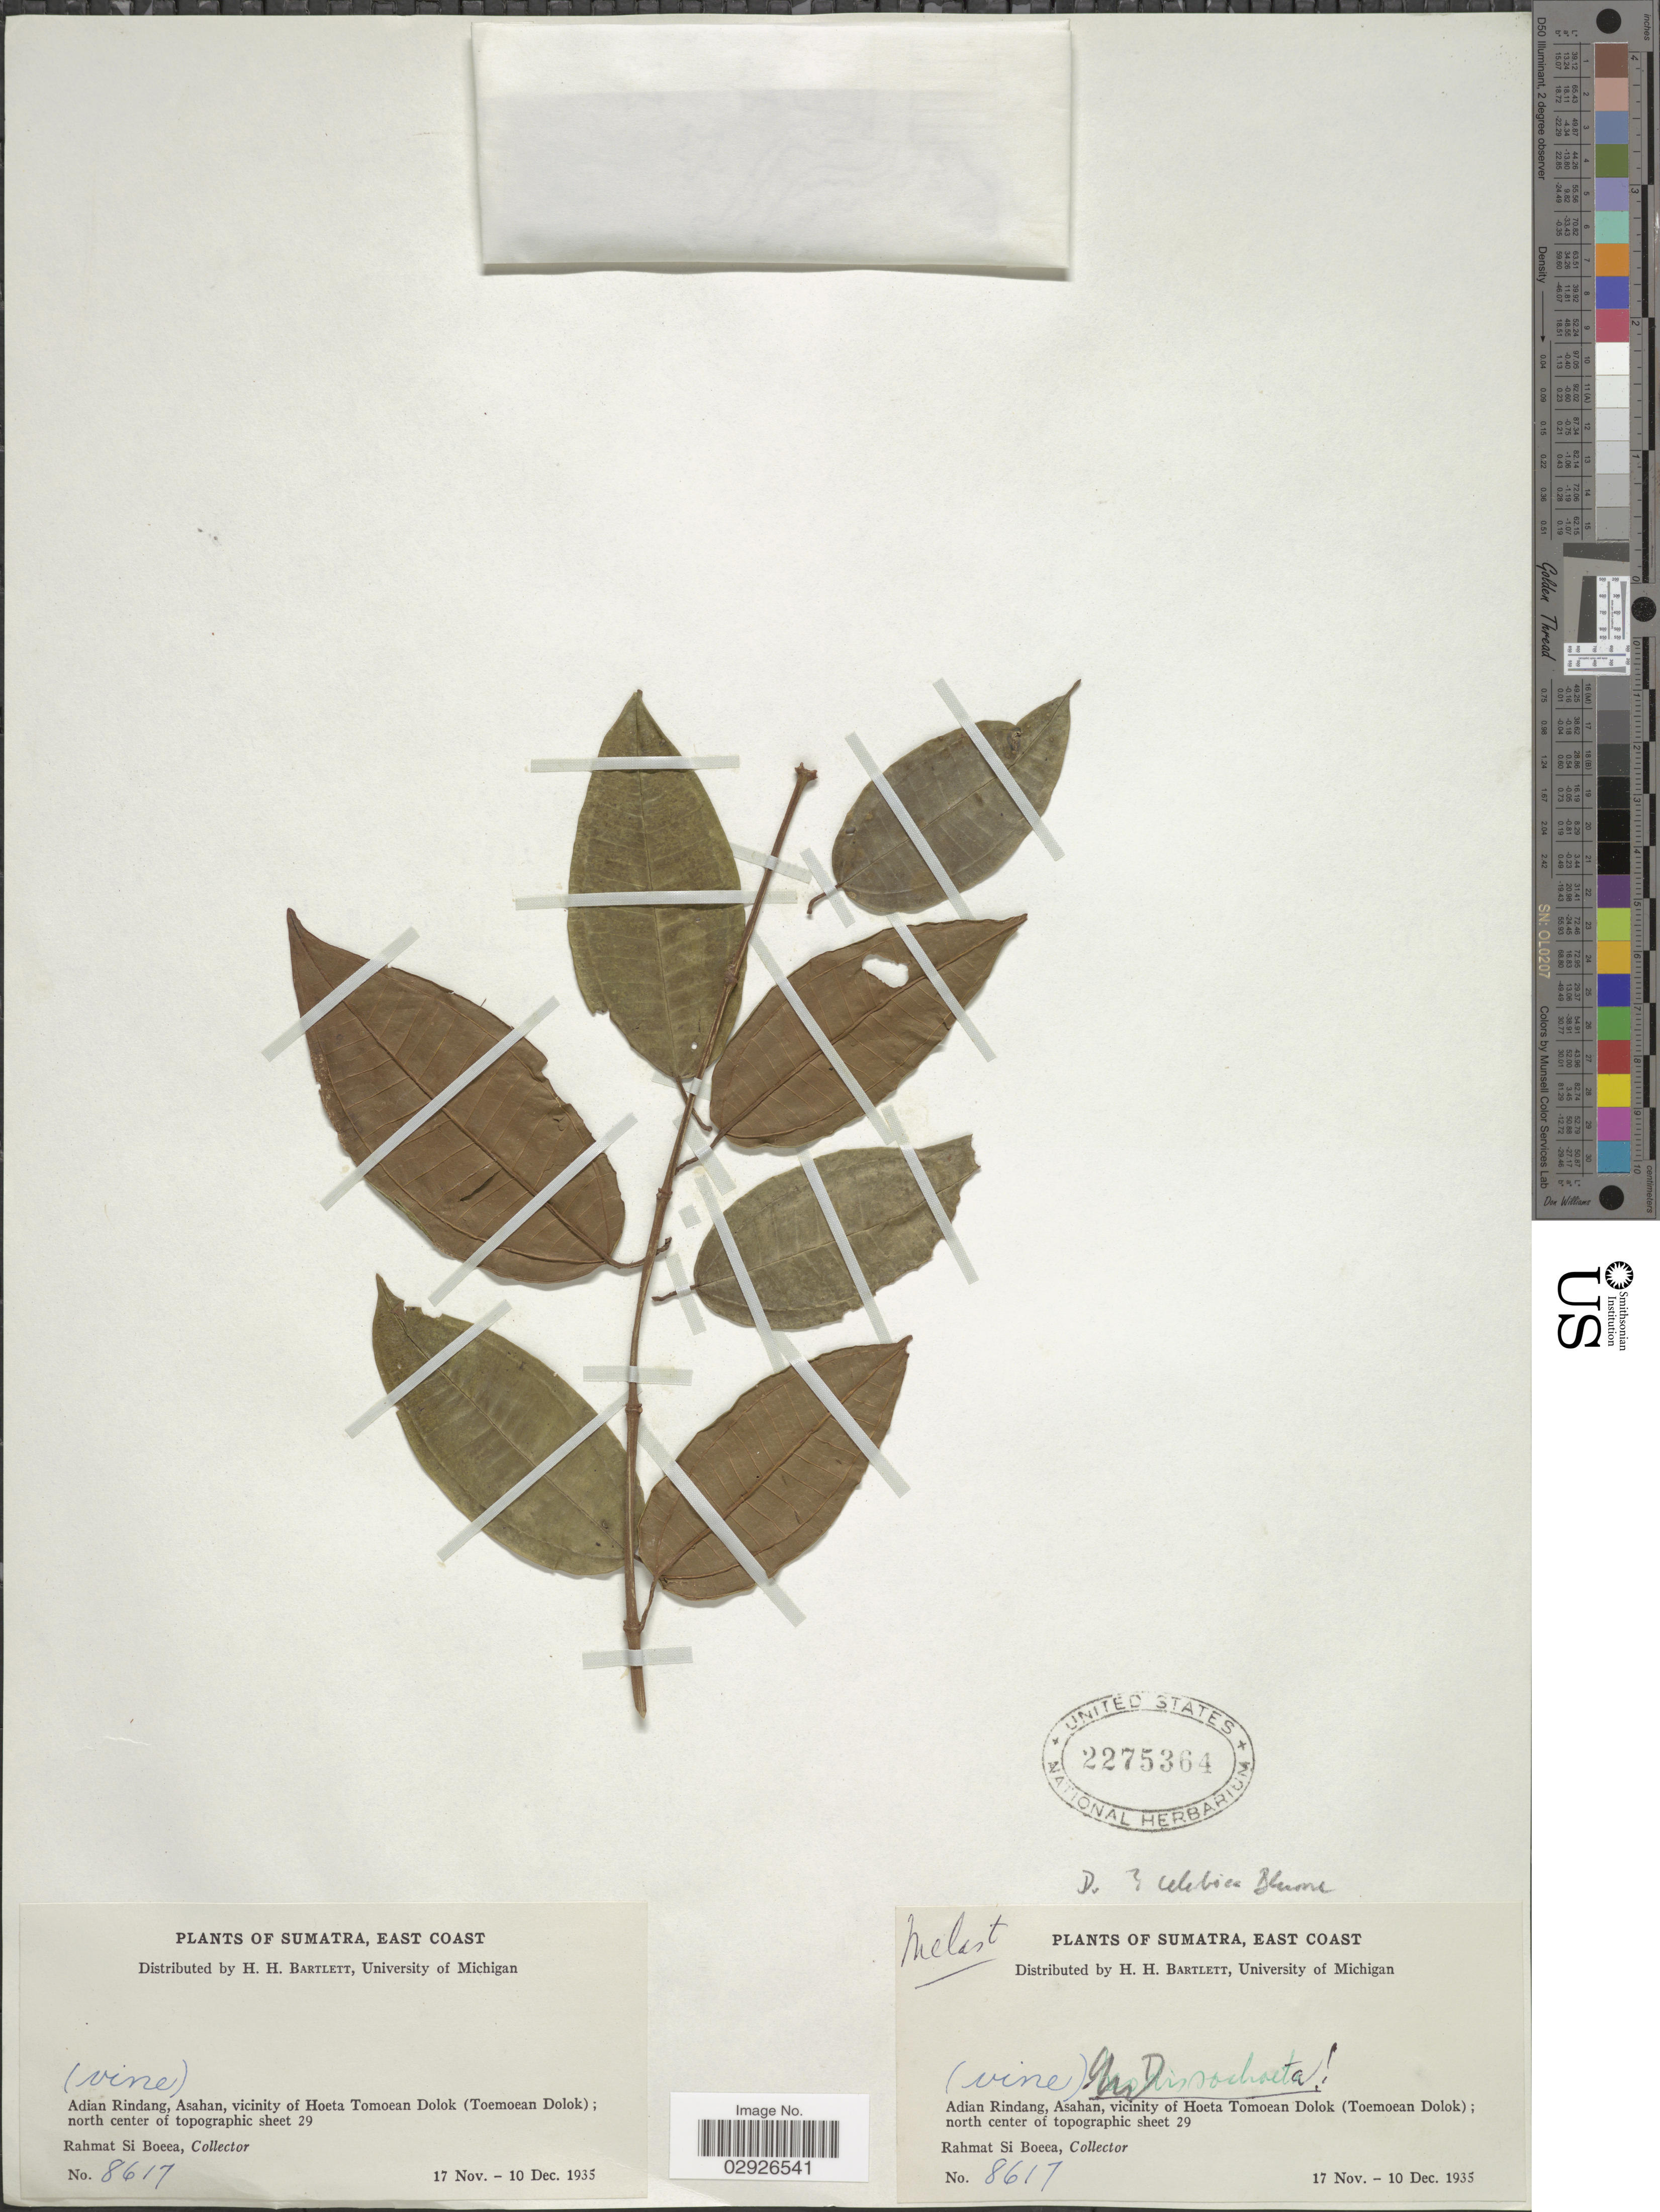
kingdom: Plantae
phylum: Tracheophyta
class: Magnoliopsida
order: Myrtales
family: Melastomataceae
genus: Dissochaeta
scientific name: Dissochaeta celebica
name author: Blume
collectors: Rahmat Si Boeea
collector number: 8617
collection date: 1935-11-17/1935-12-10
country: Indonesia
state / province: Sumatra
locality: East Coast. Adian Rindang, Asahan, vicinity of Hoeta Tomoean Dolok (Toemoean Dolok); north center of topographic sheet 29.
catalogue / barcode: US 2275364